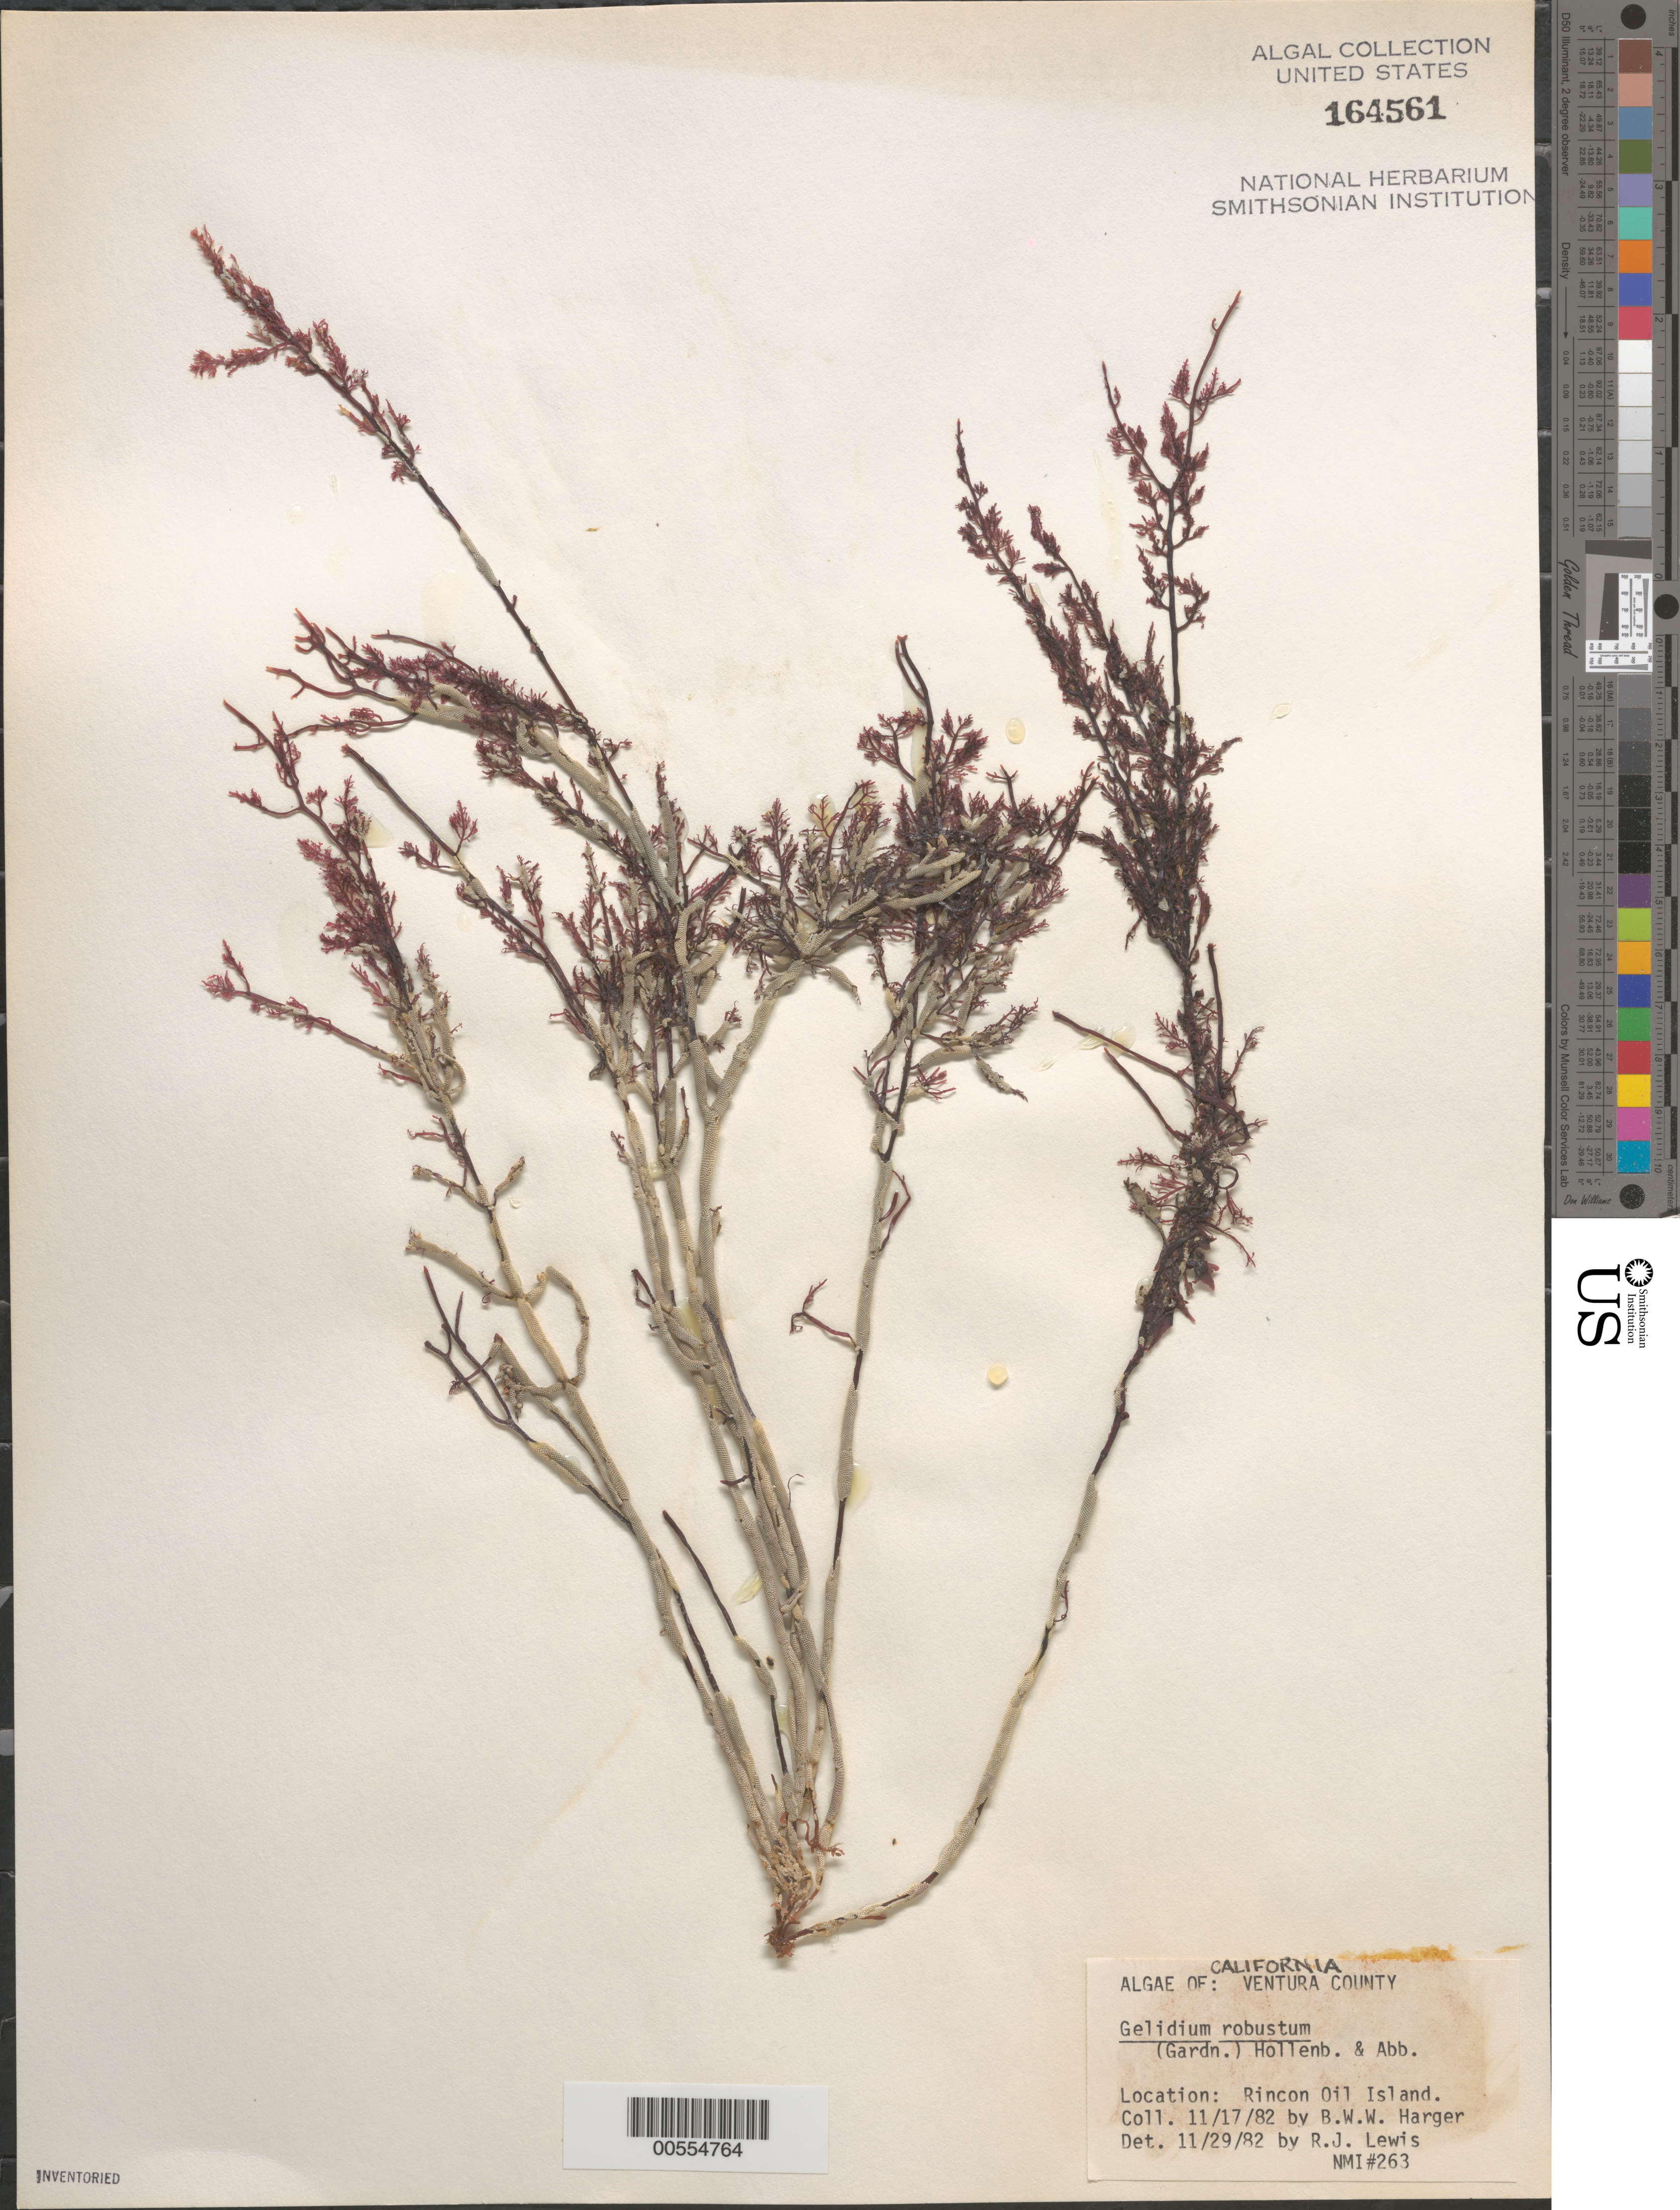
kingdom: Plantae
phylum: Rhodophyta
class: Florideophyceae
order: Gelidiales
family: Gelidiaceae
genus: Gelidium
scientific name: Gelidium robustum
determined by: Lewis, R. J.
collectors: B. W. Harger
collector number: NMI 263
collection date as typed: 17 Nov 1982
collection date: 1982-11-17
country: United States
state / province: California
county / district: Ventura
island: Rincon Oil Island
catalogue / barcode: US 164561